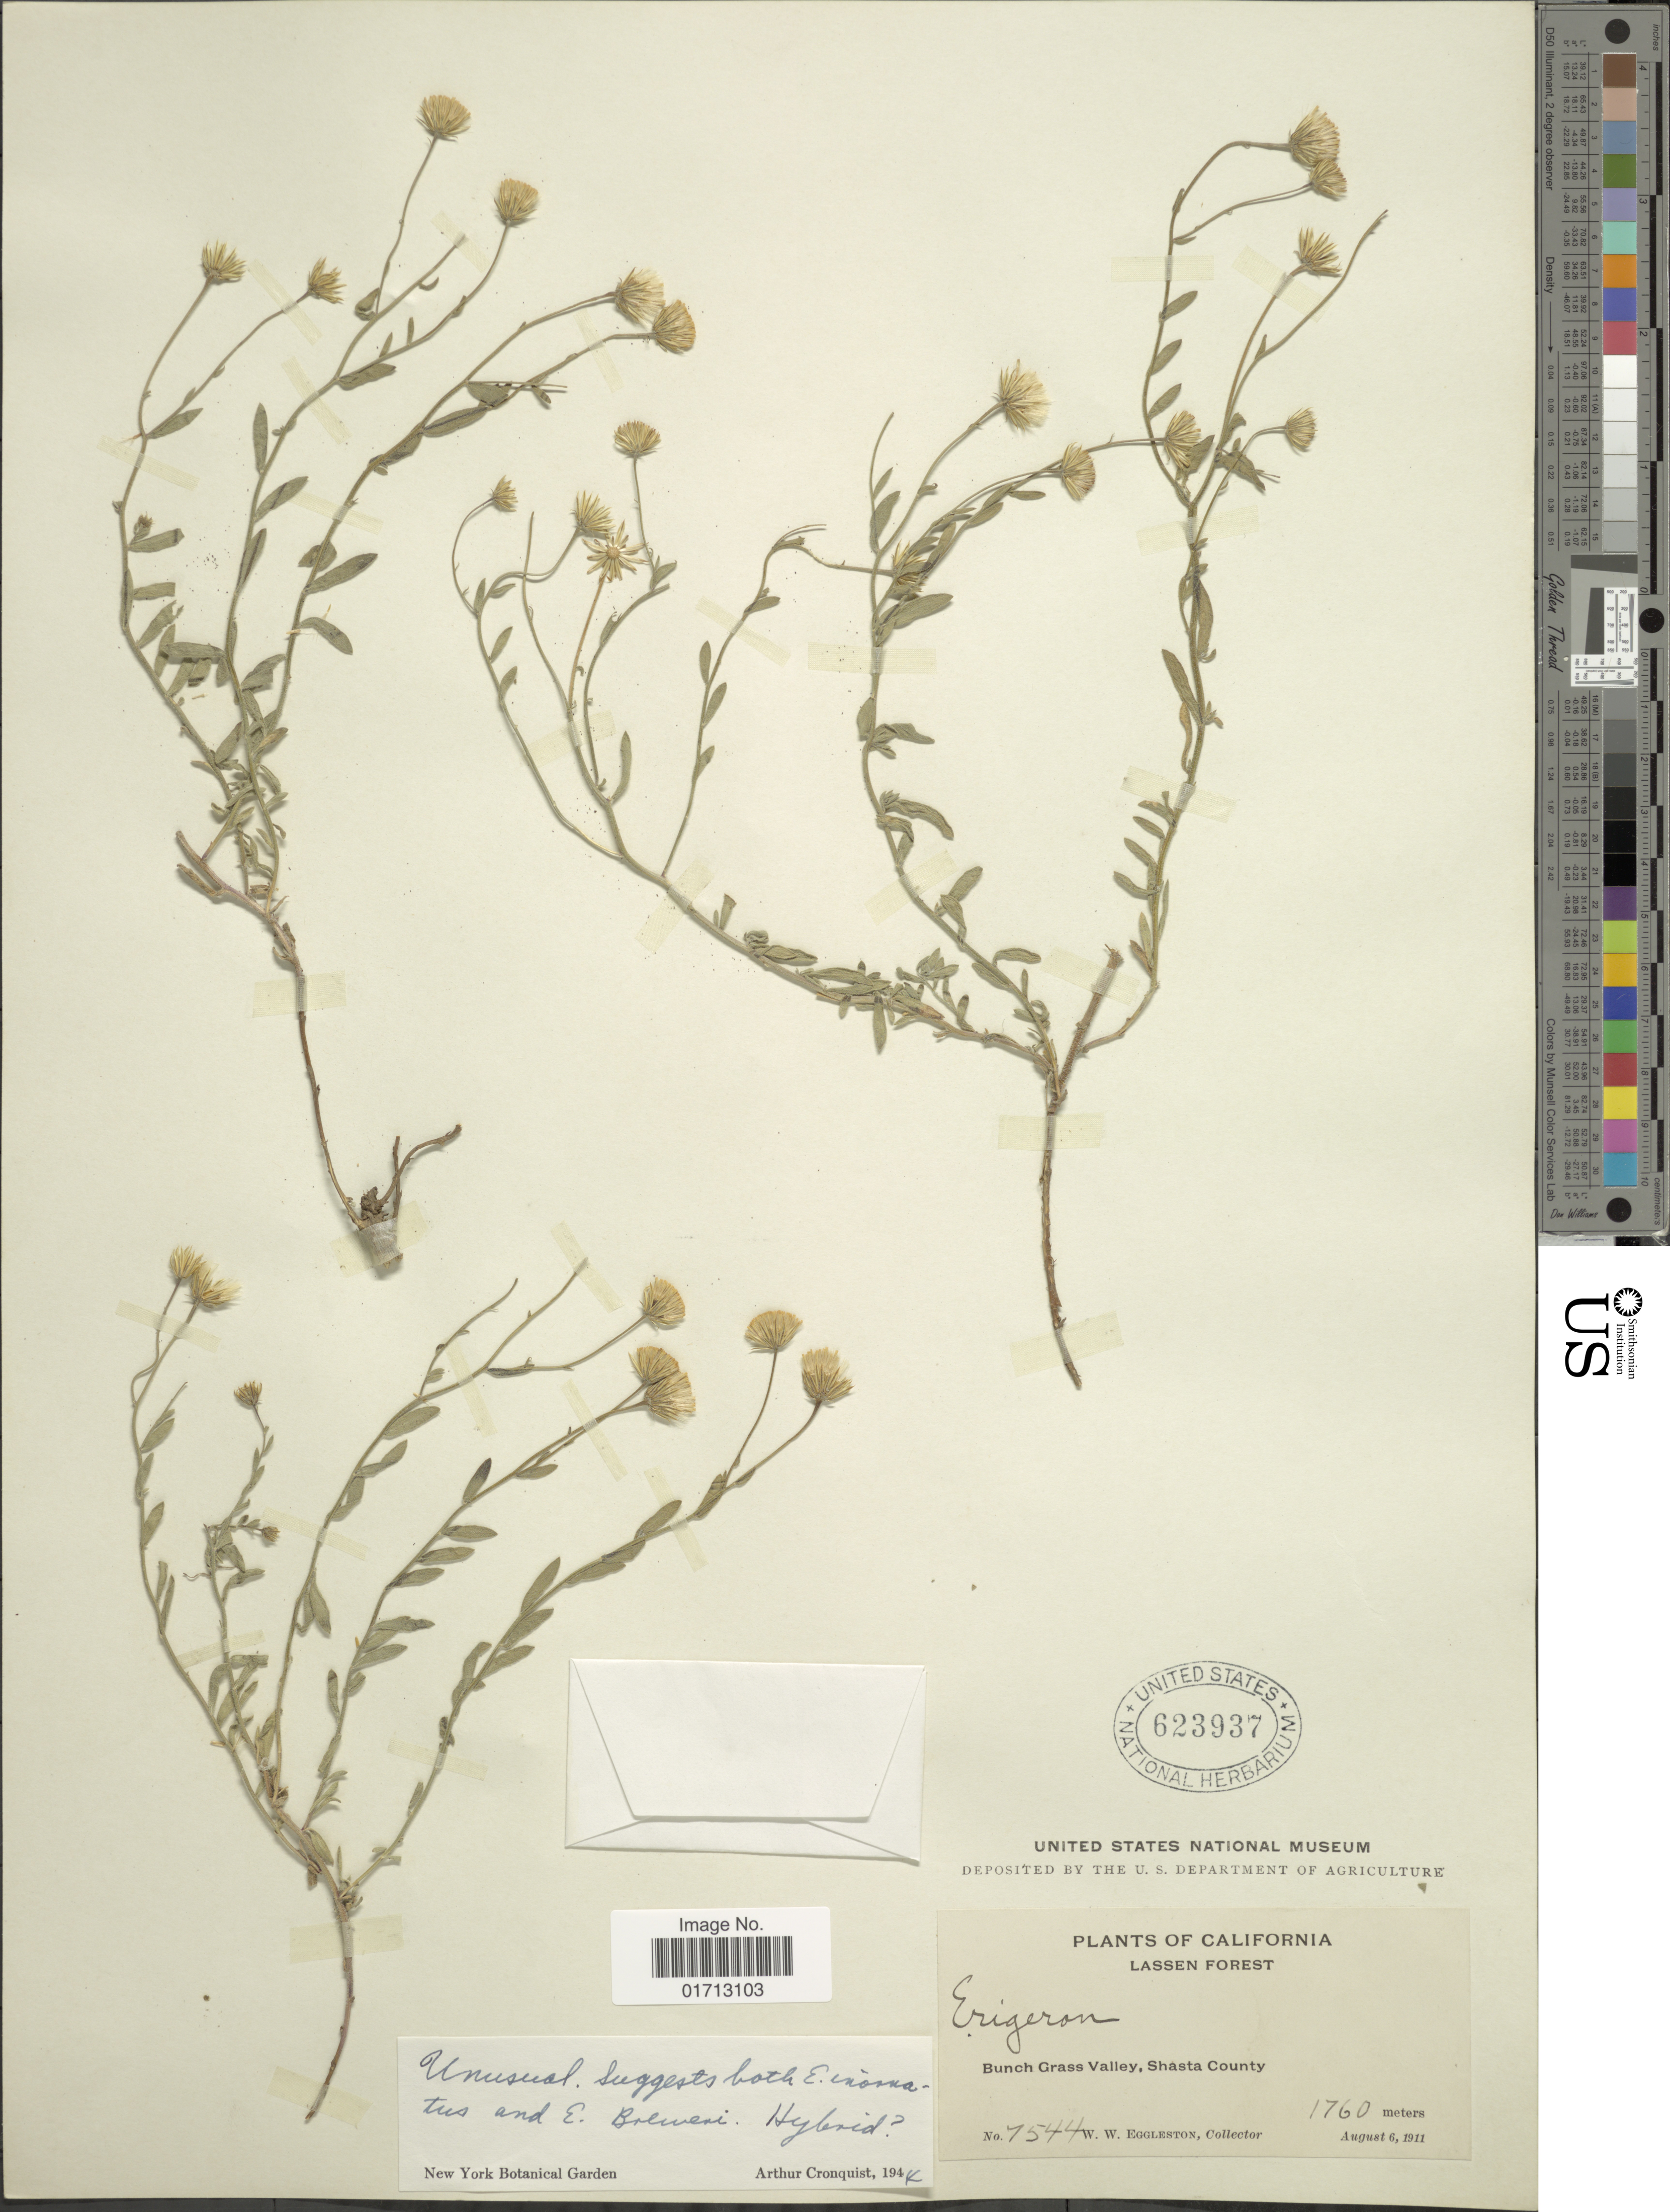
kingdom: Plantae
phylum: Tracheophyta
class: Magnoliopsida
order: Asterales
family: Asteraceae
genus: Erigeron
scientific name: Erigeron inornatus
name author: (A. Gray) A. Gray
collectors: W. W. Eggleston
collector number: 7544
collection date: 1911-08-06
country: United States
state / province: California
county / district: Shasta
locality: Lassen forest, Bunch Grass Valley, Shasta County.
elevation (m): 1760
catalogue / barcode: US 623937